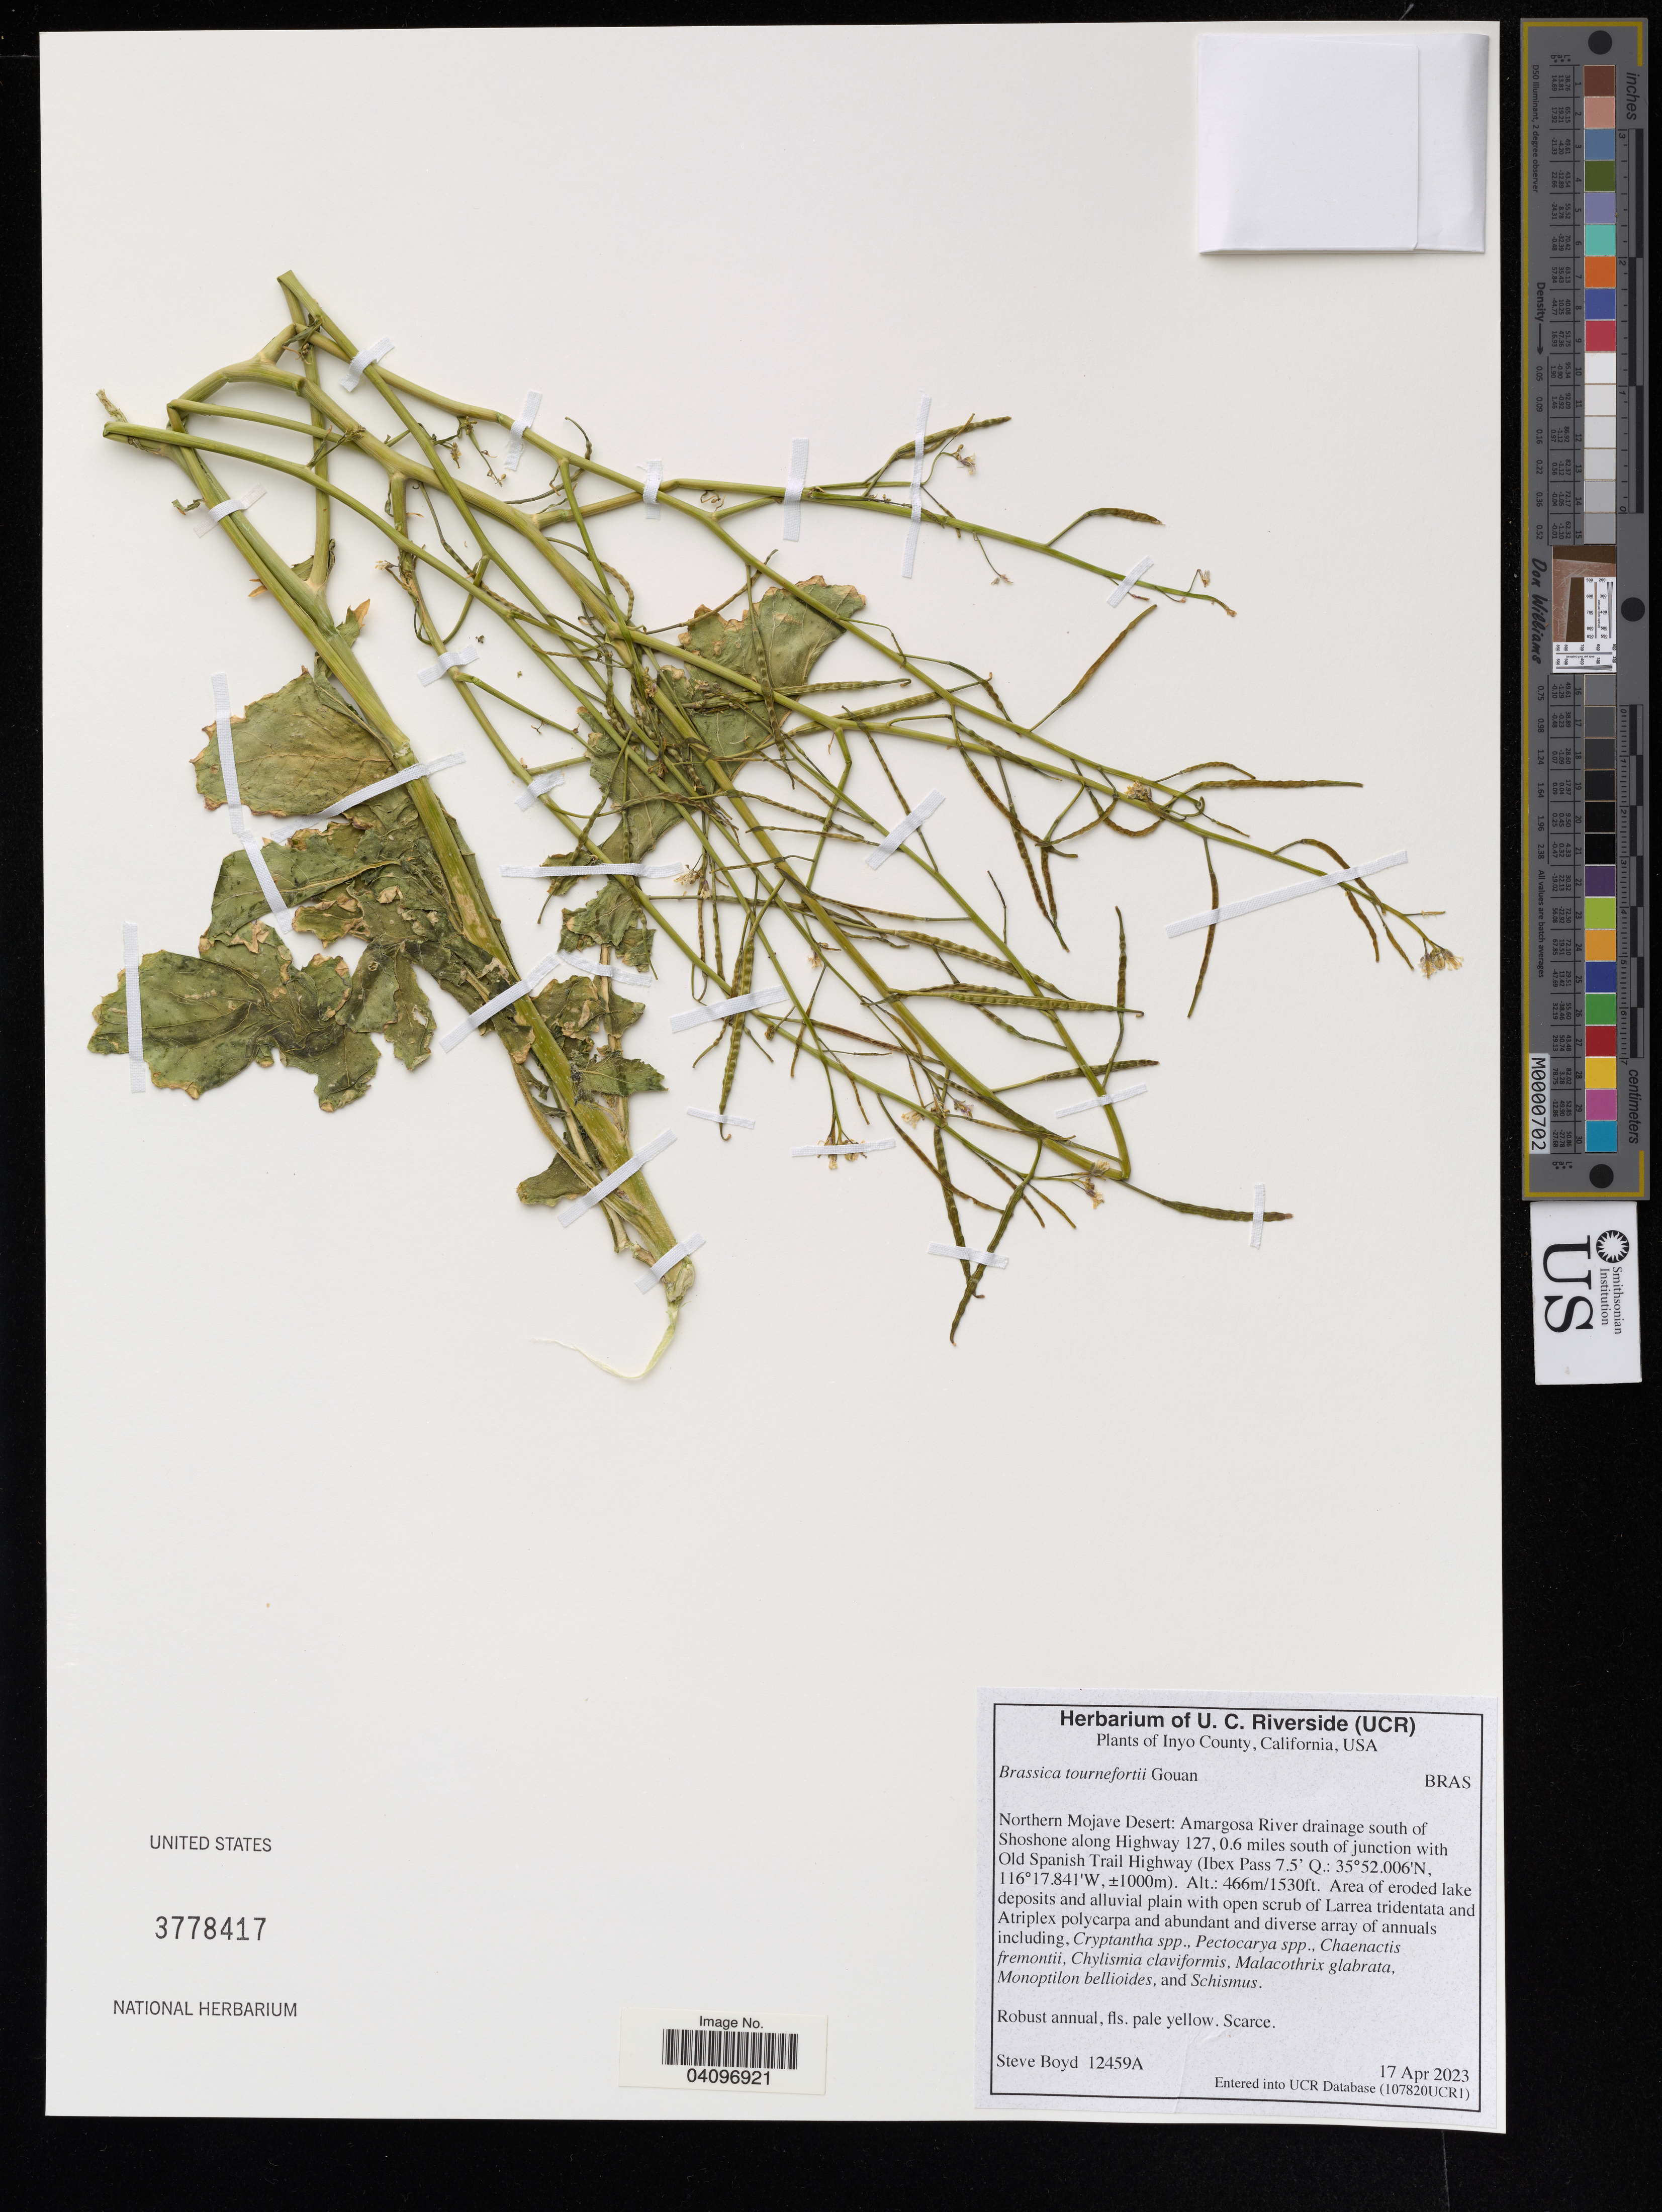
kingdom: Plantae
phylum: Tracheophyta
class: Magnoliopsida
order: Brassicales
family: Brassicaceae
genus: Brassica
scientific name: Brassica tournefortii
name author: Gouan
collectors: S. Boyd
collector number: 12459A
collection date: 2023-04-17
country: United States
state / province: California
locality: Inyo County. Northern Mojave Desert: Amargosa River drainage south of Shoshone along Highway 127, 0.6 miles south of junction with Old Spanish Trail Highway (Ibex Pass 7.5', ± 1000 m).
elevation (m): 466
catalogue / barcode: US 3778417